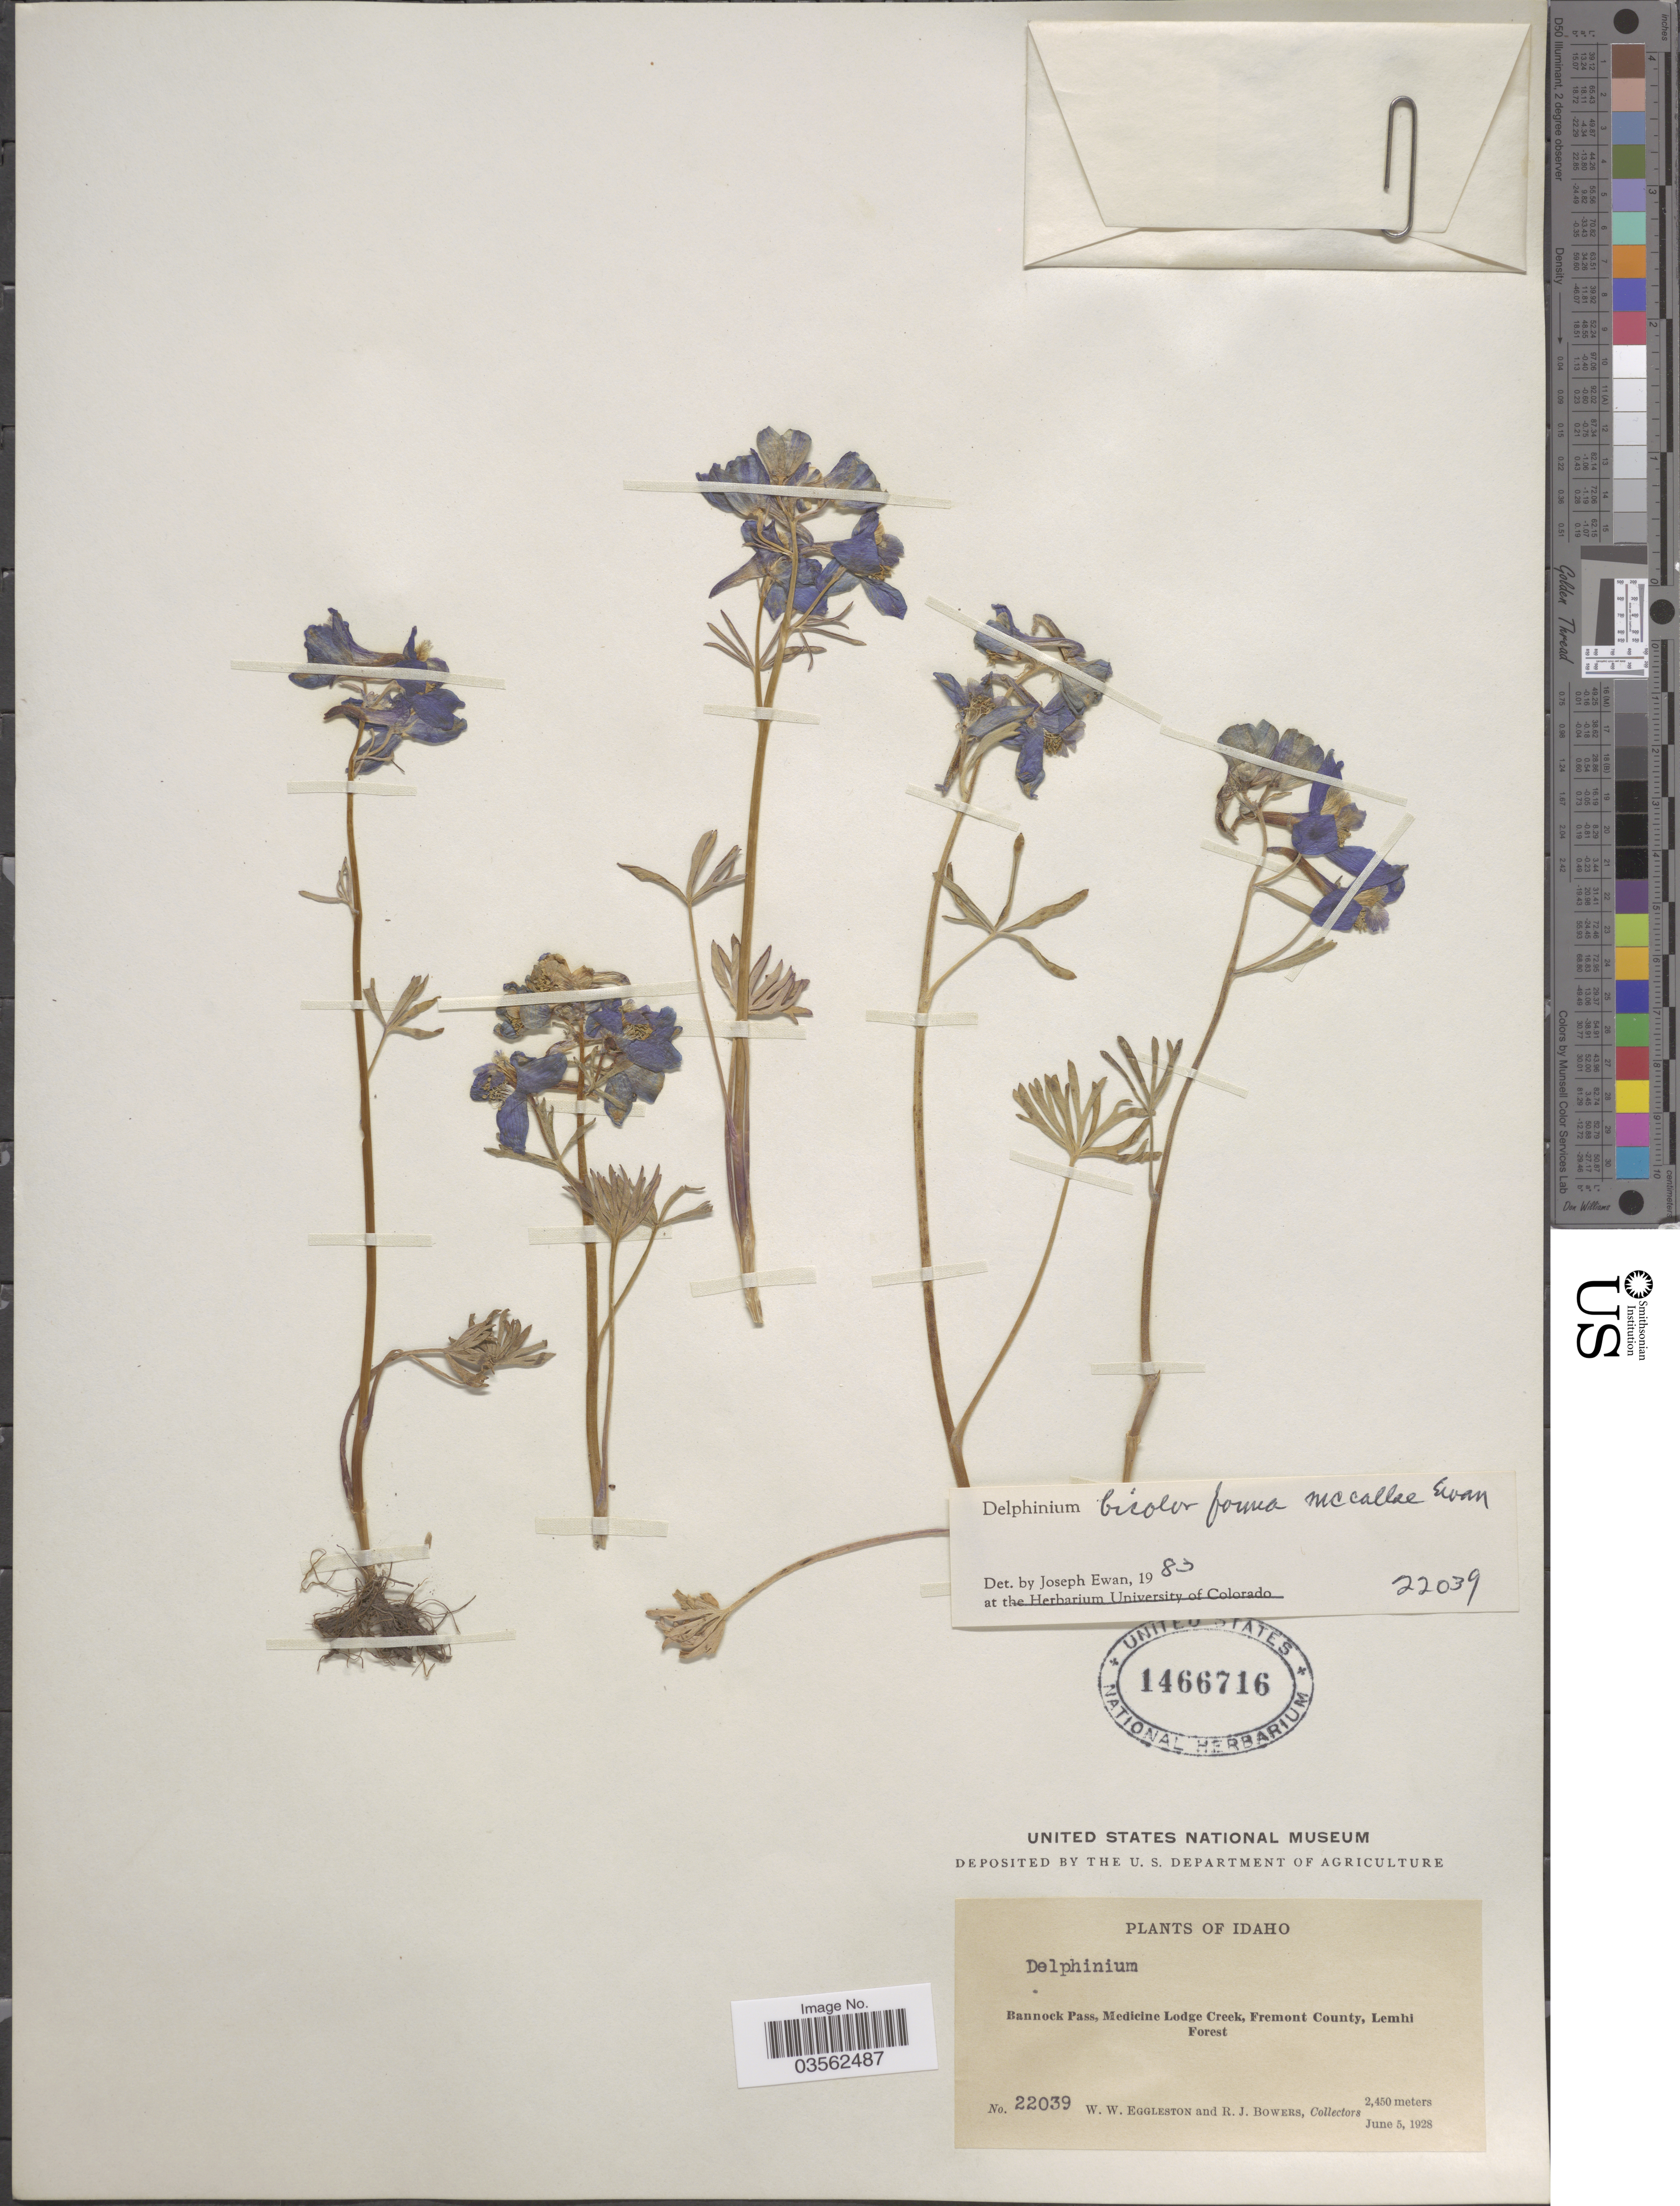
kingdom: Plantae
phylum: Tracheophyta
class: Magnoliopsida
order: Ranunculales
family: Ranunculaceae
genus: Delphinium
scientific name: Delphinium bicolor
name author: Nutt.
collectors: W. W. Eggleston & R. Bowers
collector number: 22039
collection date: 1928-06-05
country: United States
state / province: Idaho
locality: Bannock Pass, Medicine Lodge Creek, Fremont County, Lemhi Forest.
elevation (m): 2450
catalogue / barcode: US 1466716